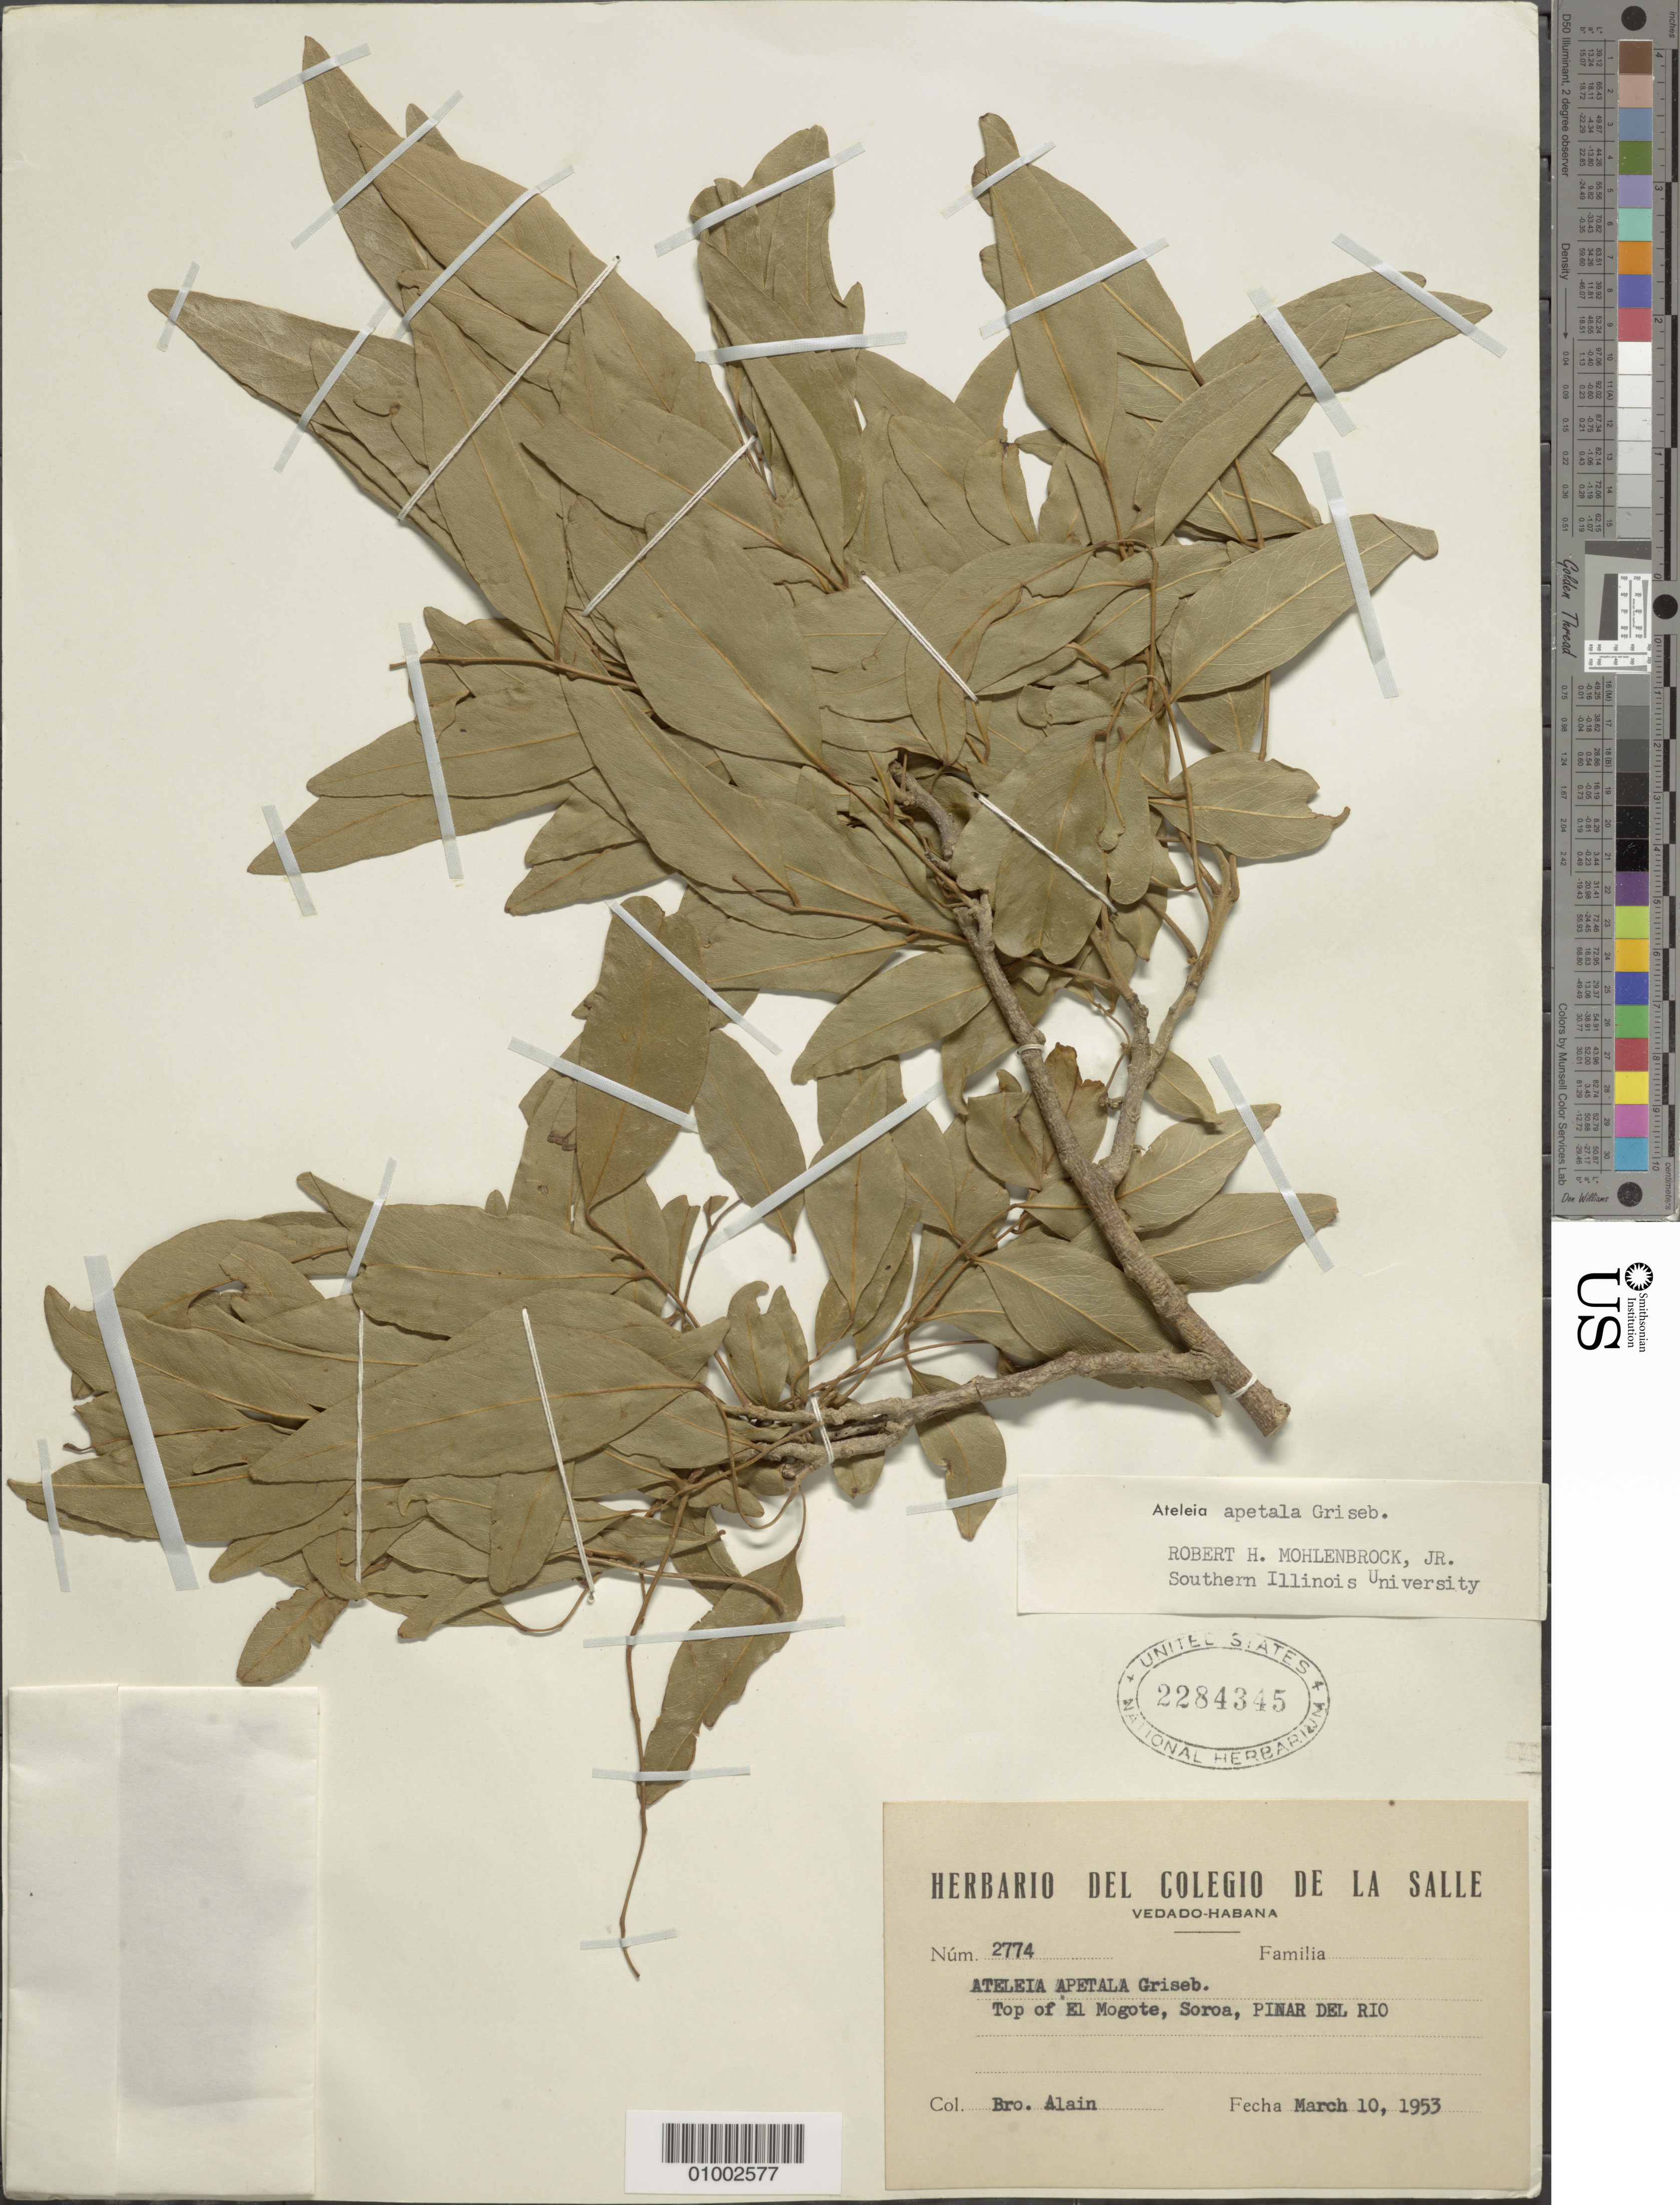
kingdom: Plantae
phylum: Tracheophyta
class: Magnoliopsida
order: Fabales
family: Fabaceae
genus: Ateleia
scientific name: Ateleia apetala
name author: Griseb.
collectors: A. H. Liogier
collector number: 2774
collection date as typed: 10 Mar 1953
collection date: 1953-03-10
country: Cuba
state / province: Pinar del Rio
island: Cuba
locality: Top of El Mogote, Soroa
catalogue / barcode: US 2284345